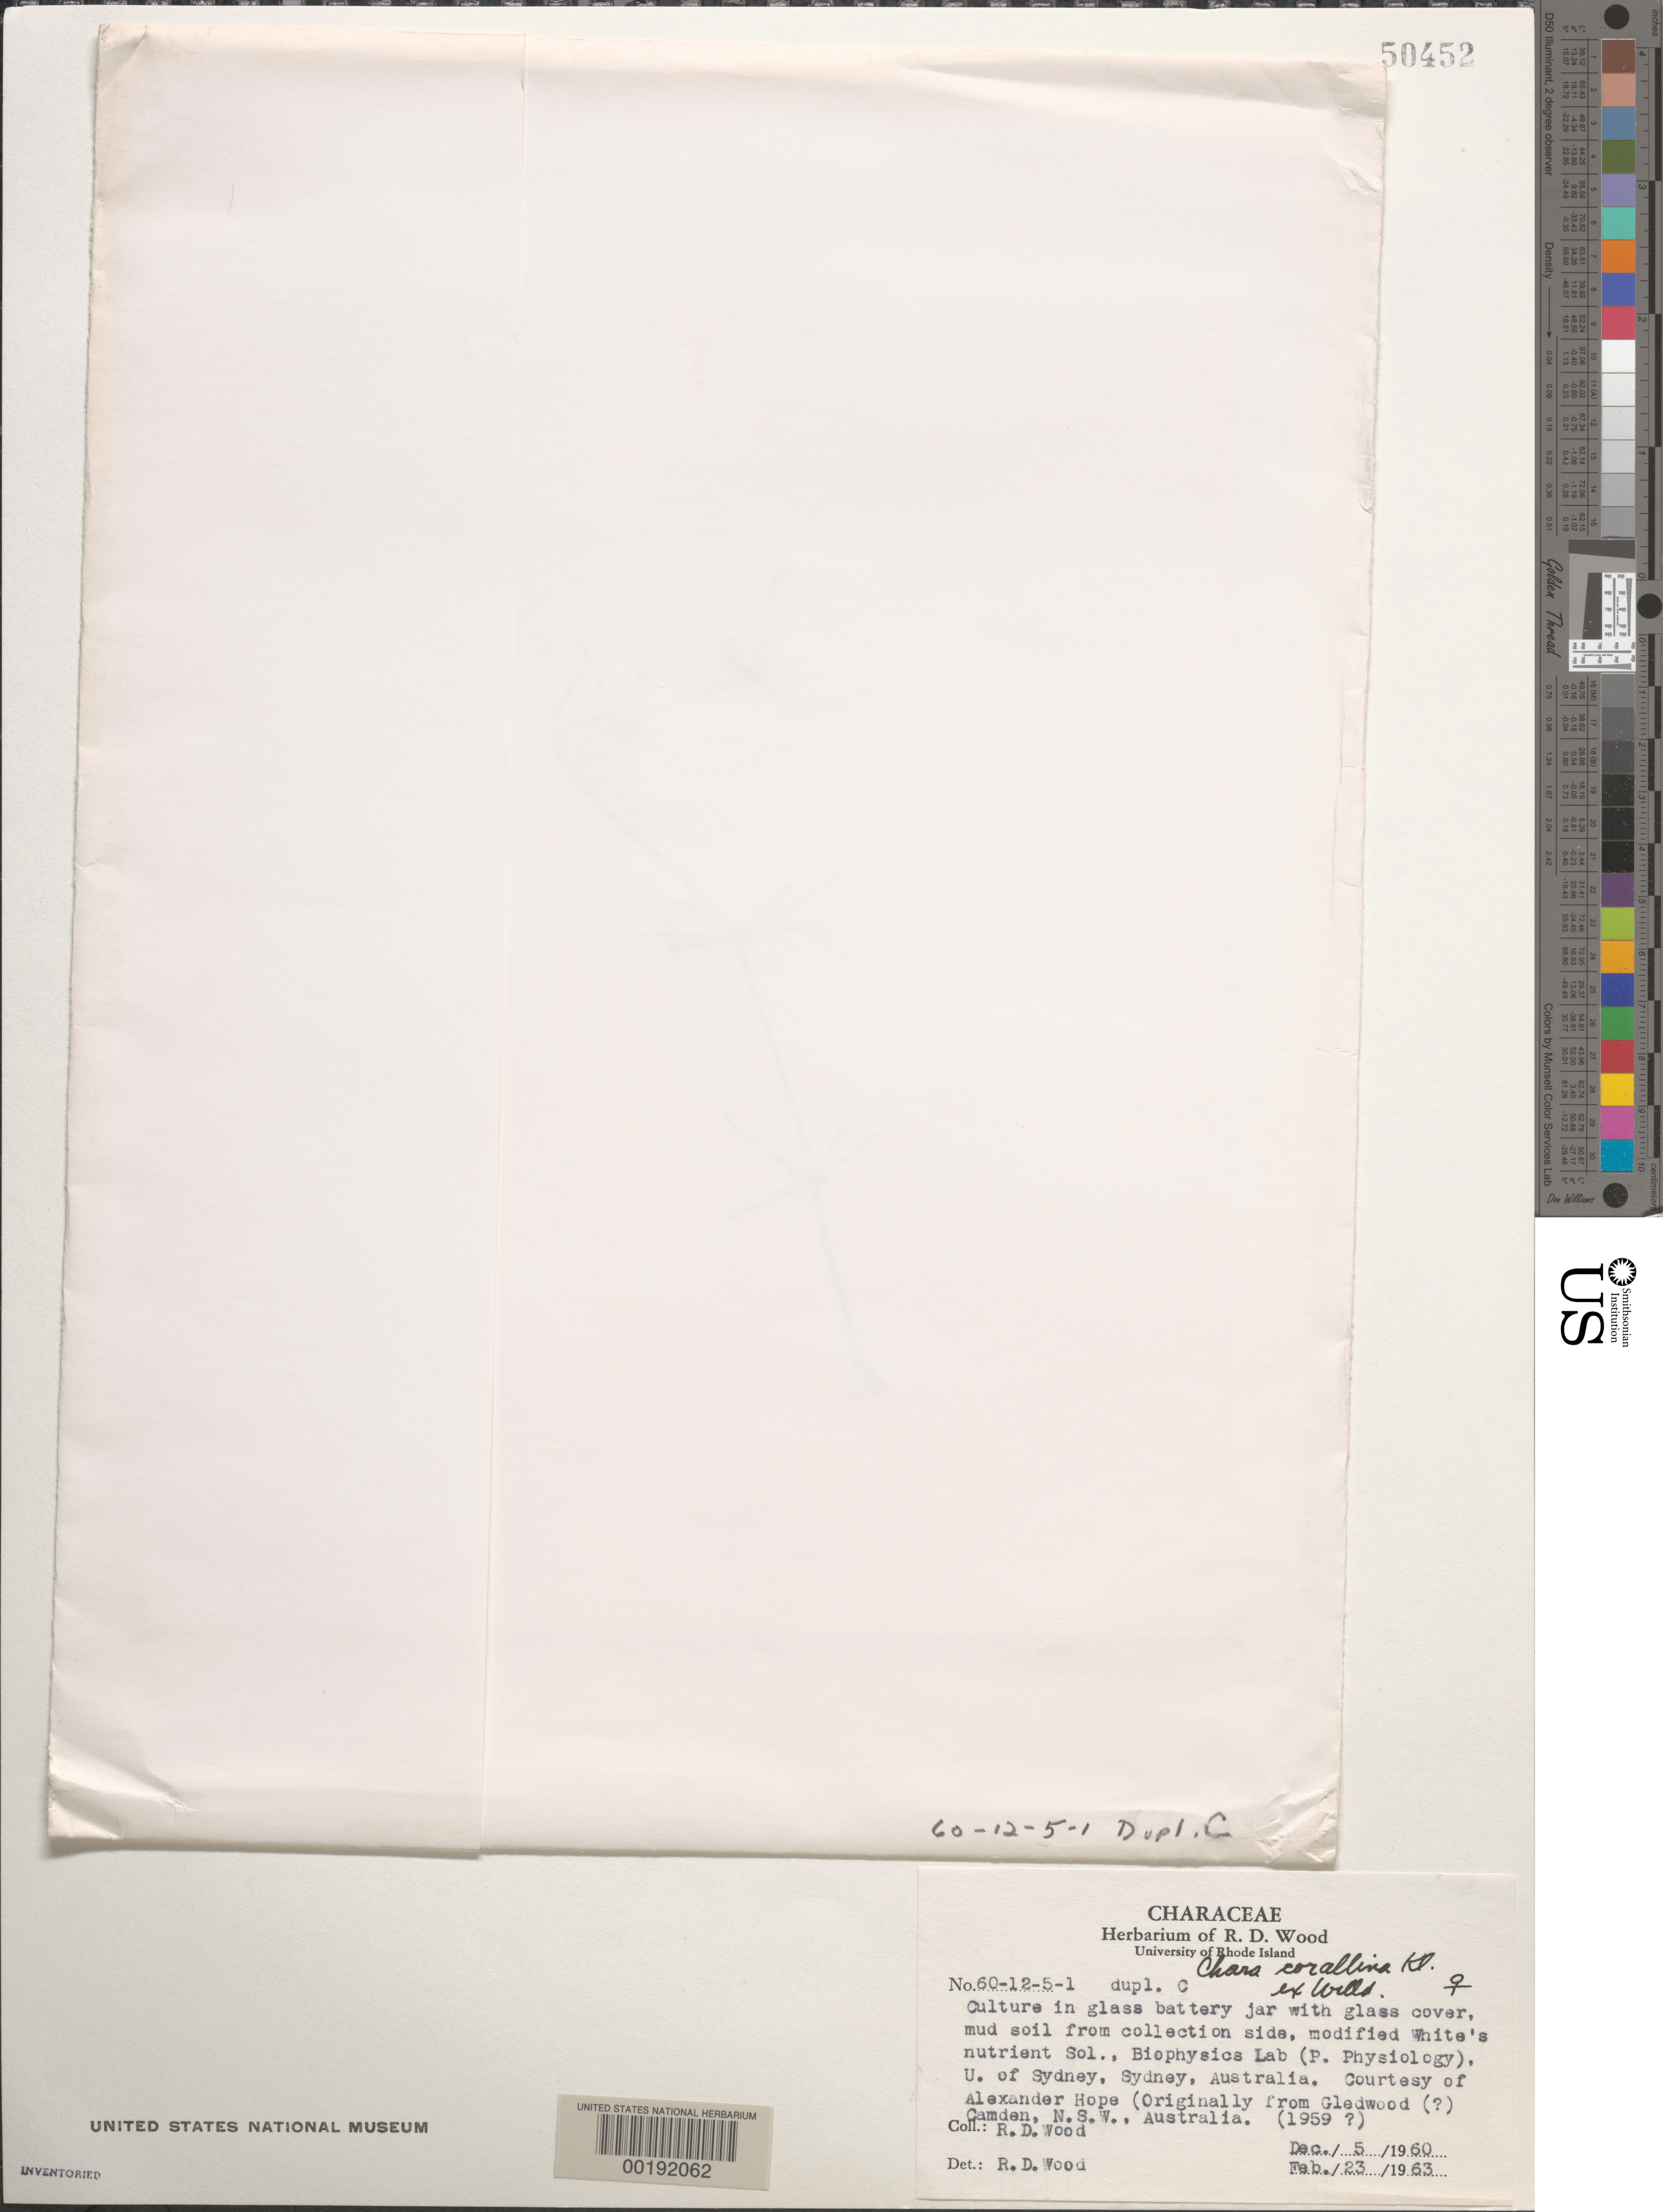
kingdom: Plantae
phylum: Charophyta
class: Charophyceae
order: Charales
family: Characeae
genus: Chara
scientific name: Chara corallina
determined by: Wood, R. D.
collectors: R. Wood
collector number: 60-12-5-1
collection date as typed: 1959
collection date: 1959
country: Australia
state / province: New South Wales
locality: Gledwood, camden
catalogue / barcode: US 50452